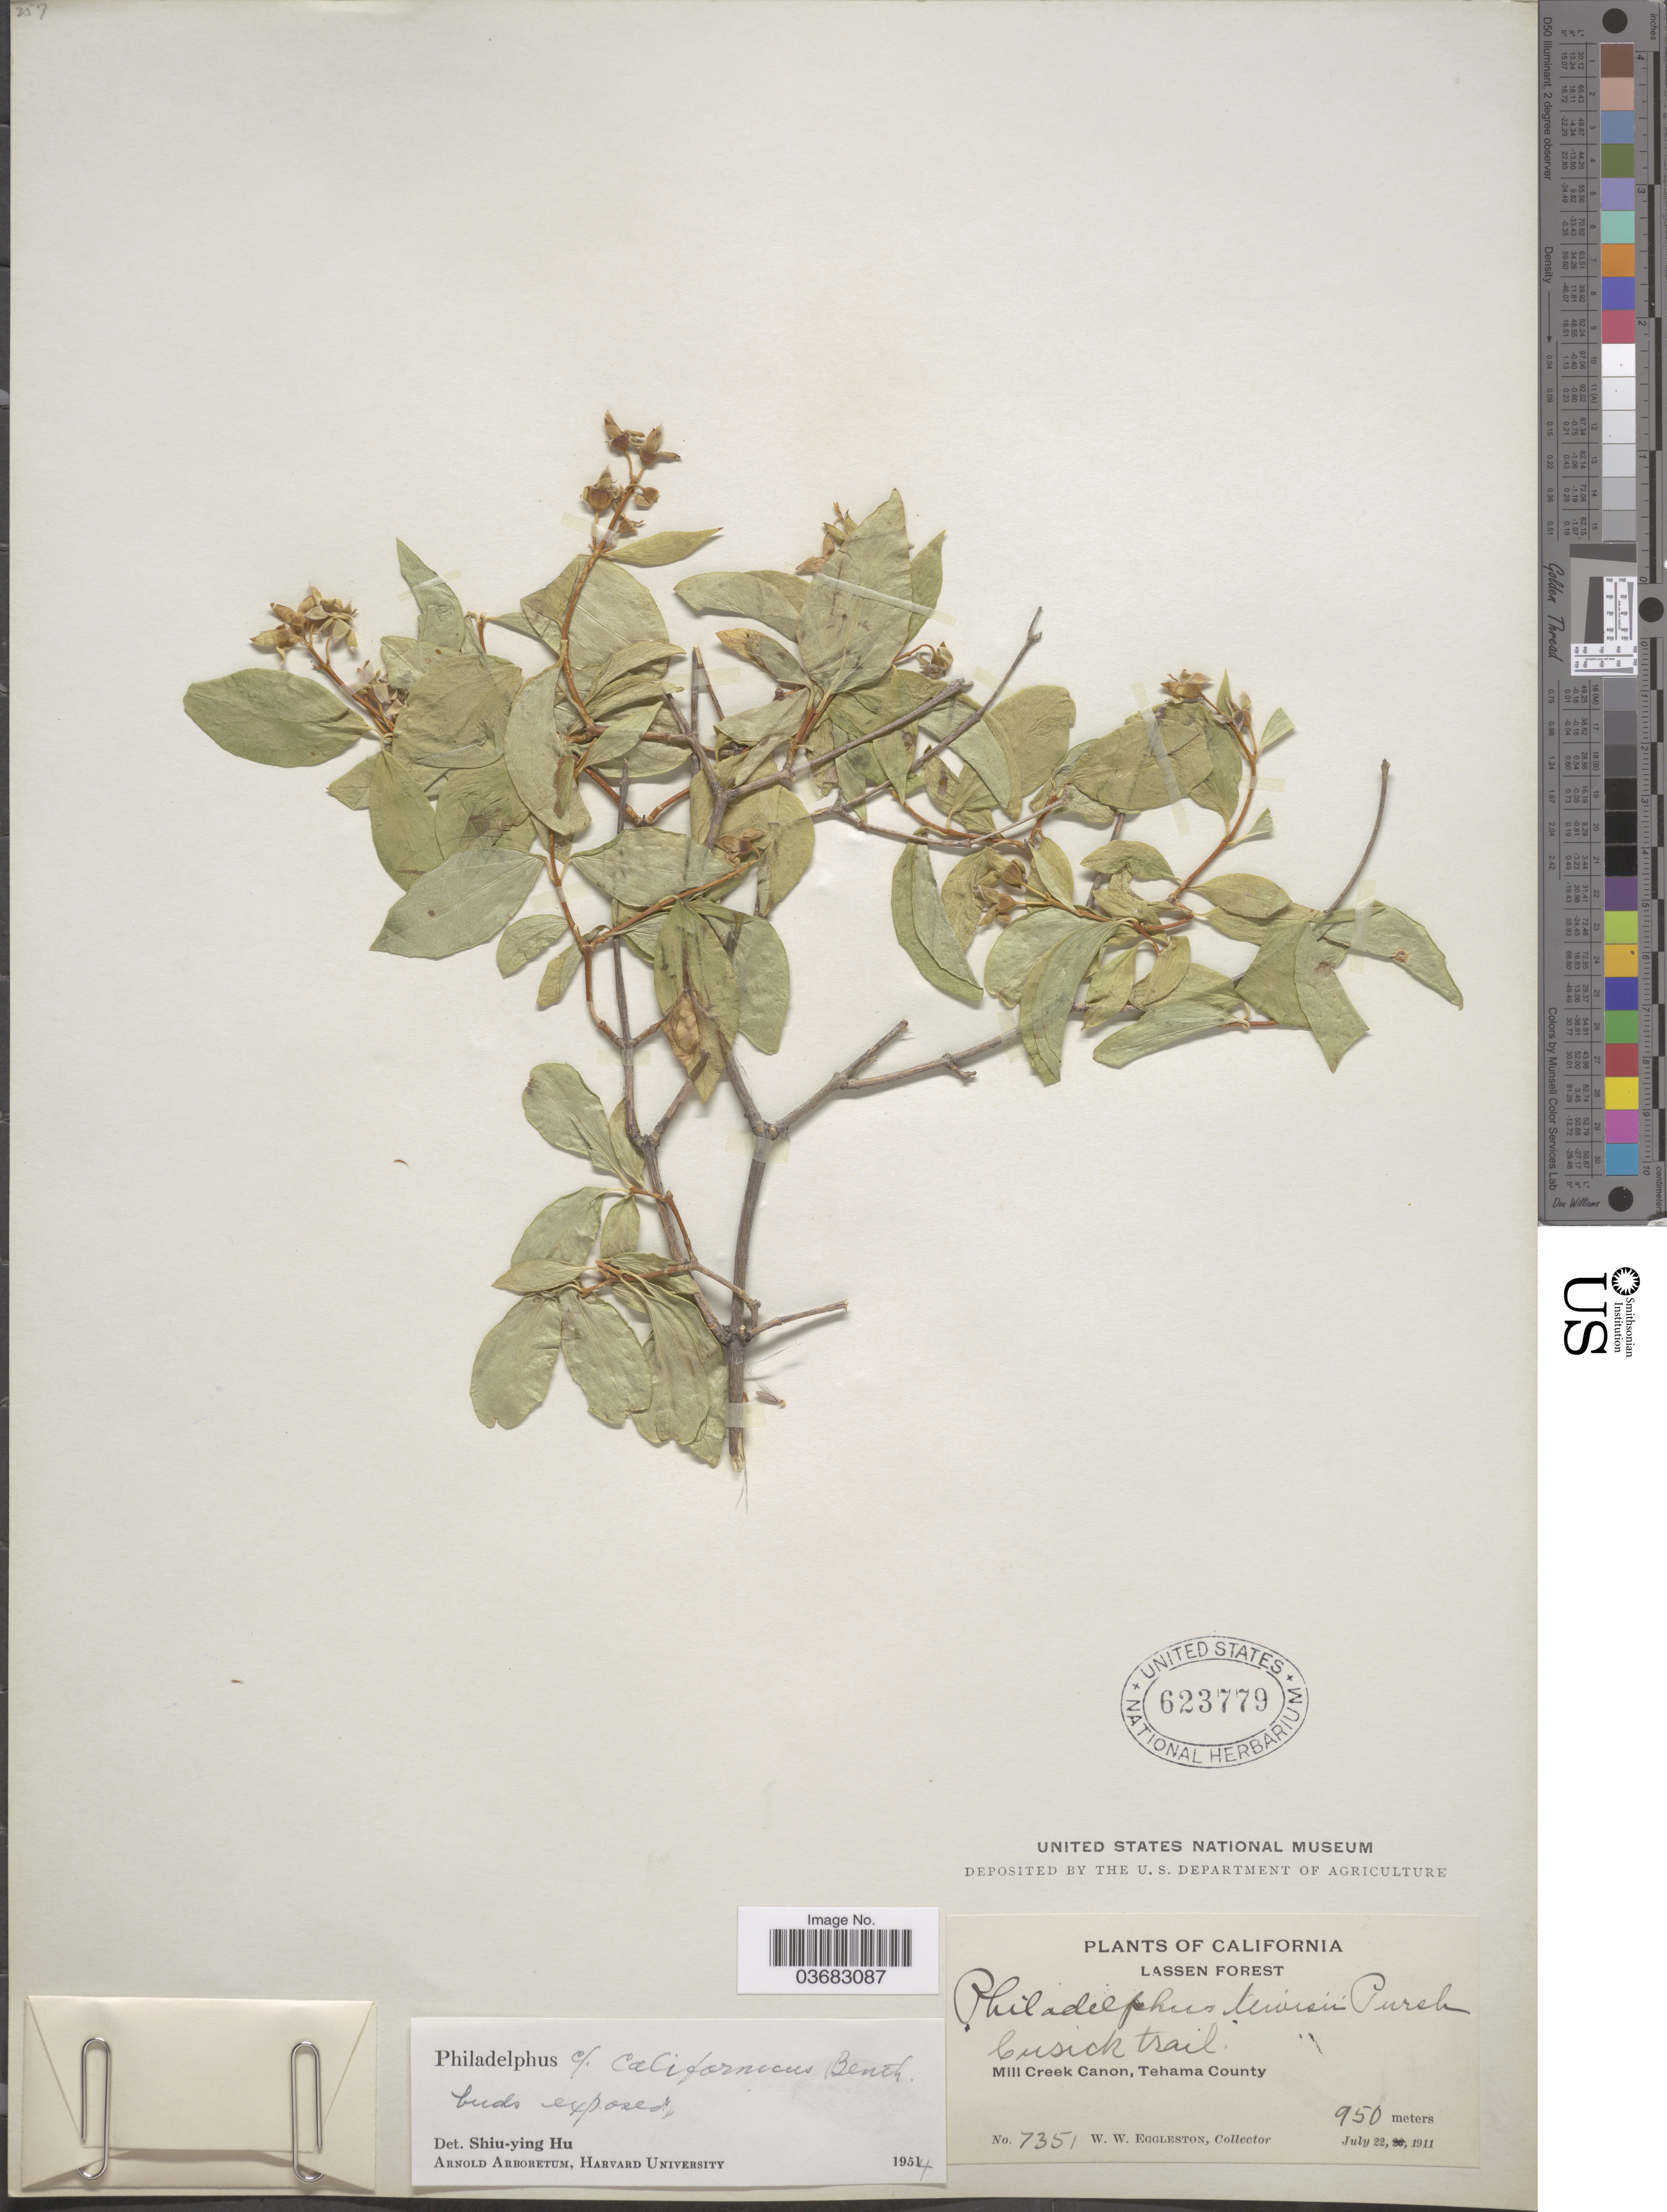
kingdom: Plantae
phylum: Tracheophyta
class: Magnoliopsida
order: Cornales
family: Hydrangeaceae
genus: Philadelphus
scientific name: Philadelphus californicus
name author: Benth.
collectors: W. W. Eggleston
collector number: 7351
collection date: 1911-07-22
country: United States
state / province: California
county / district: Tehama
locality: Lassen Forest. Cusick trail. Mill Creek Canon, Tehama County.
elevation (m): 950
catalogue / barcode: US 623779